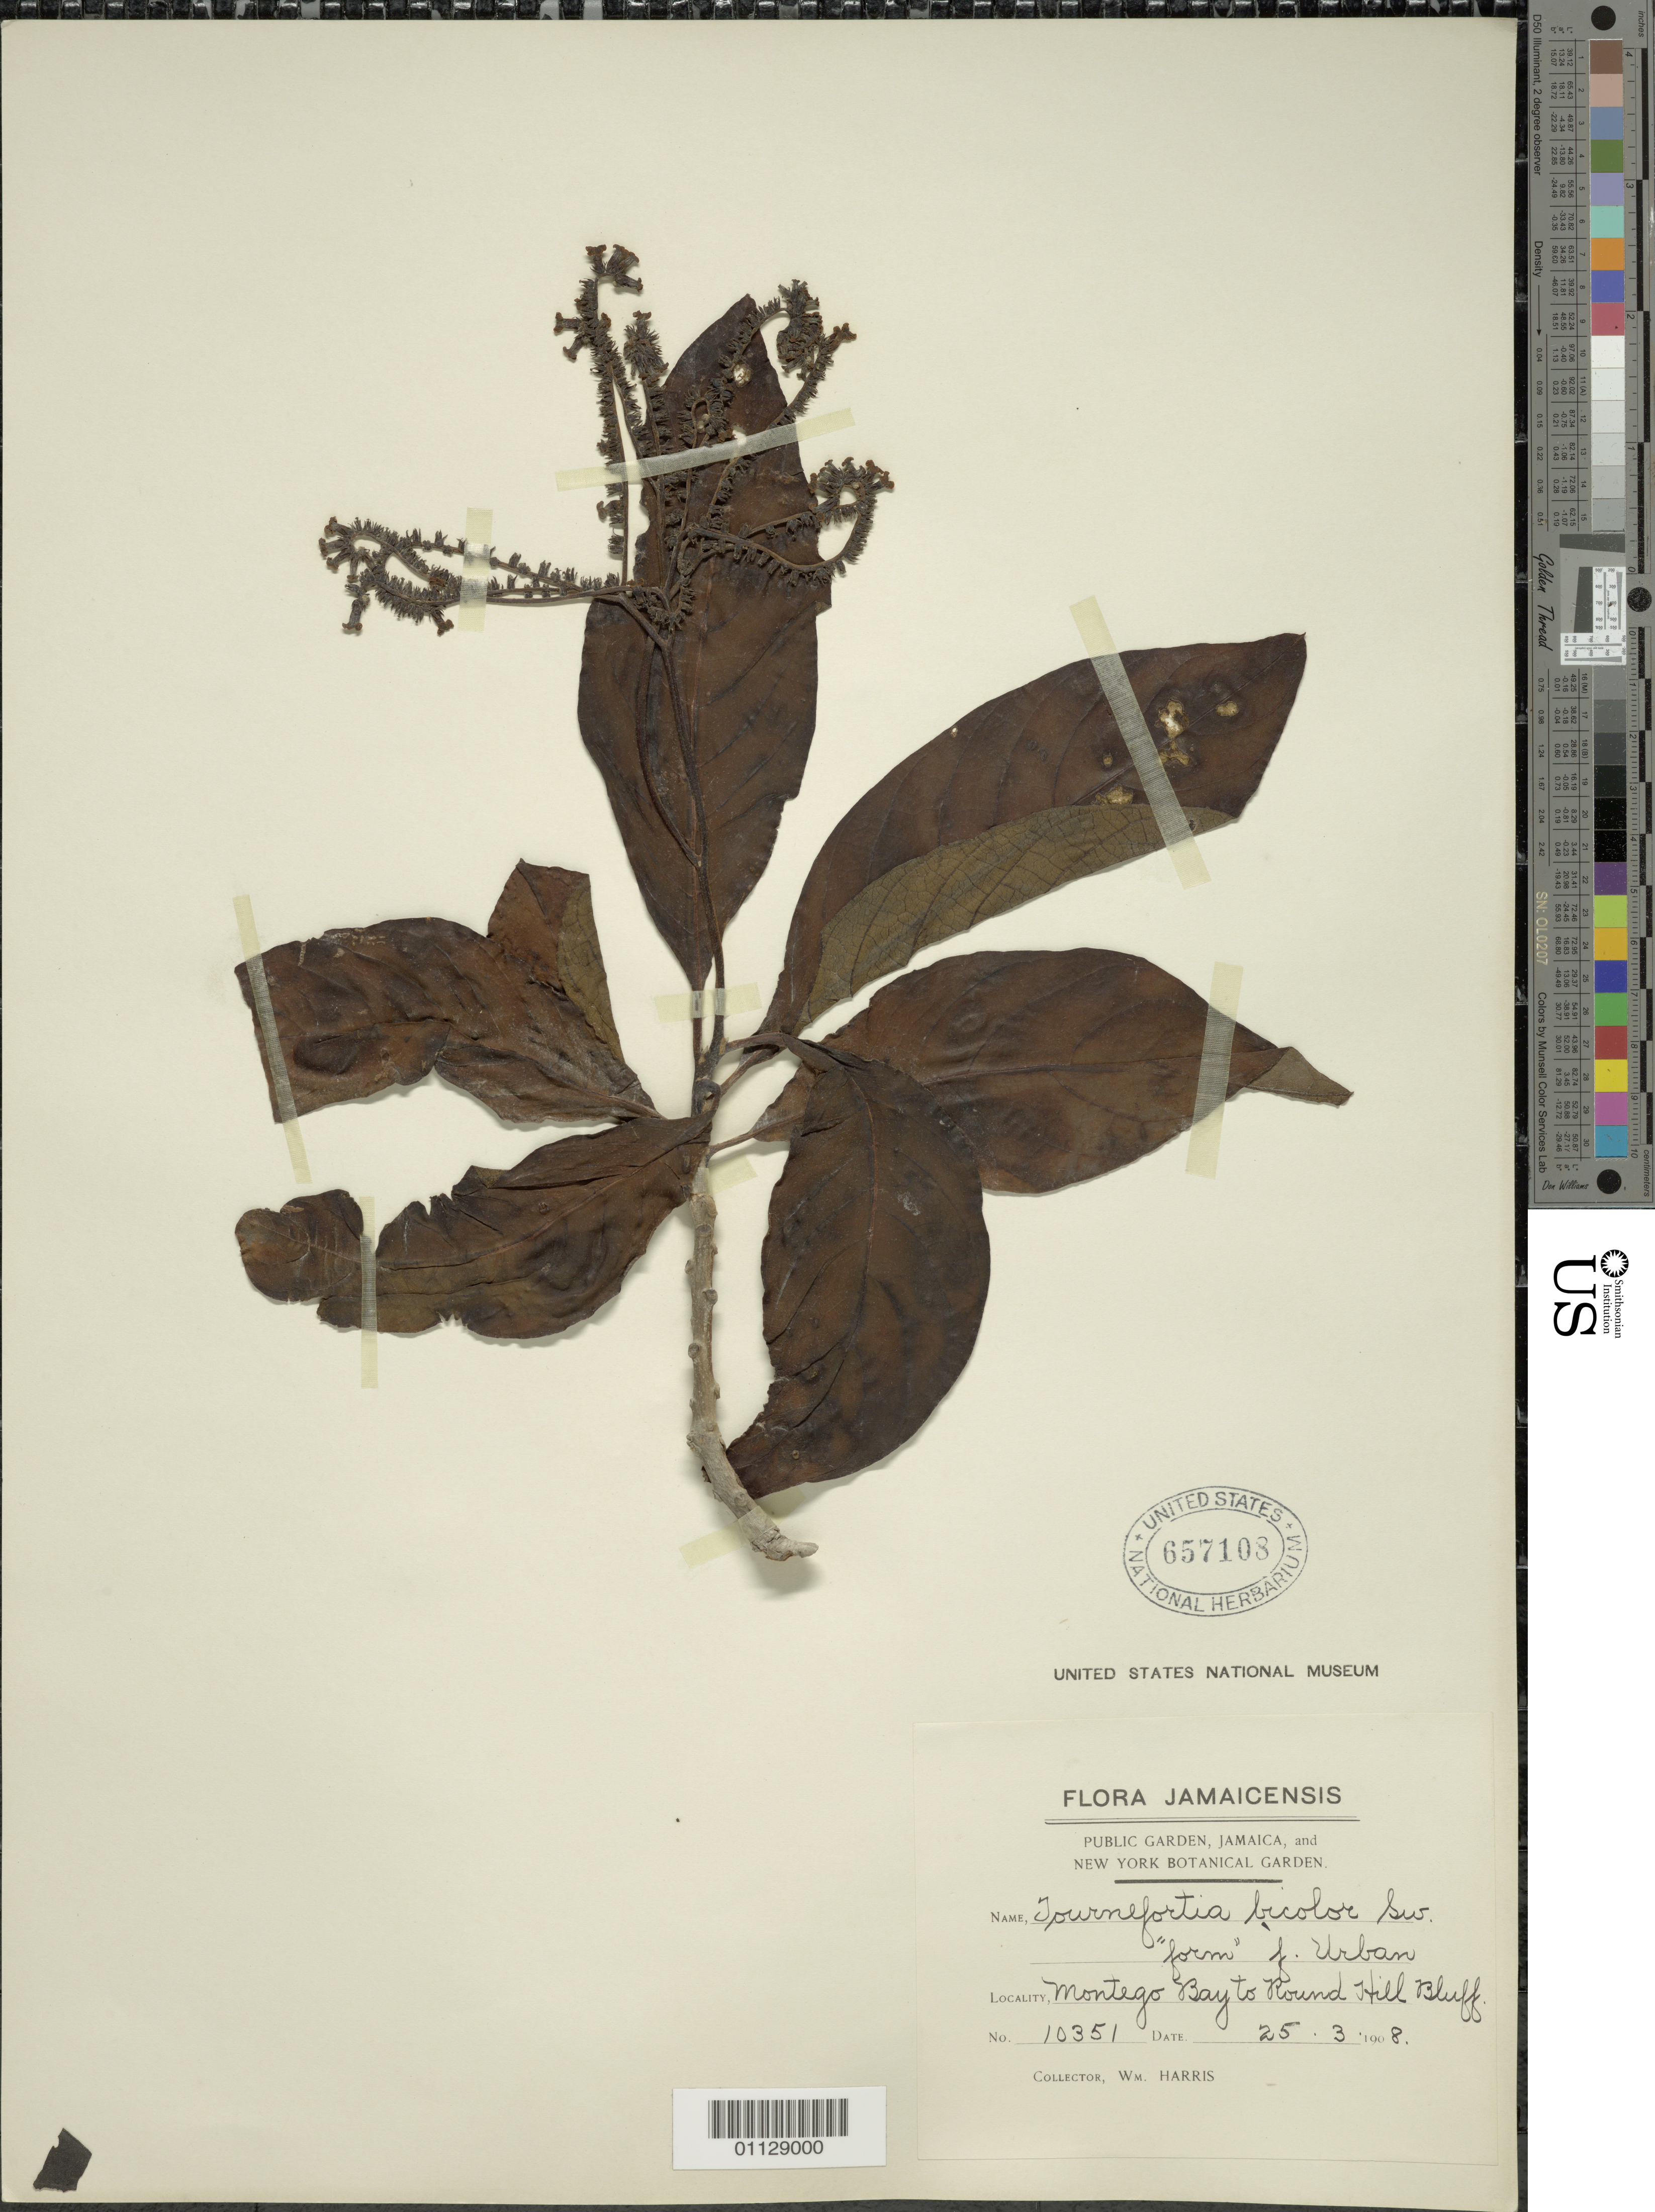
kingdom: Plantae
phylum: Tracheophyta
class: Magnoliopsida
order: Boraginales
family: Heliotropiaceae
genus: Tournefortia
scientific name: Tournefortia bicolor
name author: Sw.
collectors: W. Harris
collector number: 10351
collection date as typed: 25 Mar 1908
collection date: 1908-03-25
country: Jamaica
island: Jamaica I.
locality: Montego Bay to Round Hill Bluff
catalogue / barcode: US 657108